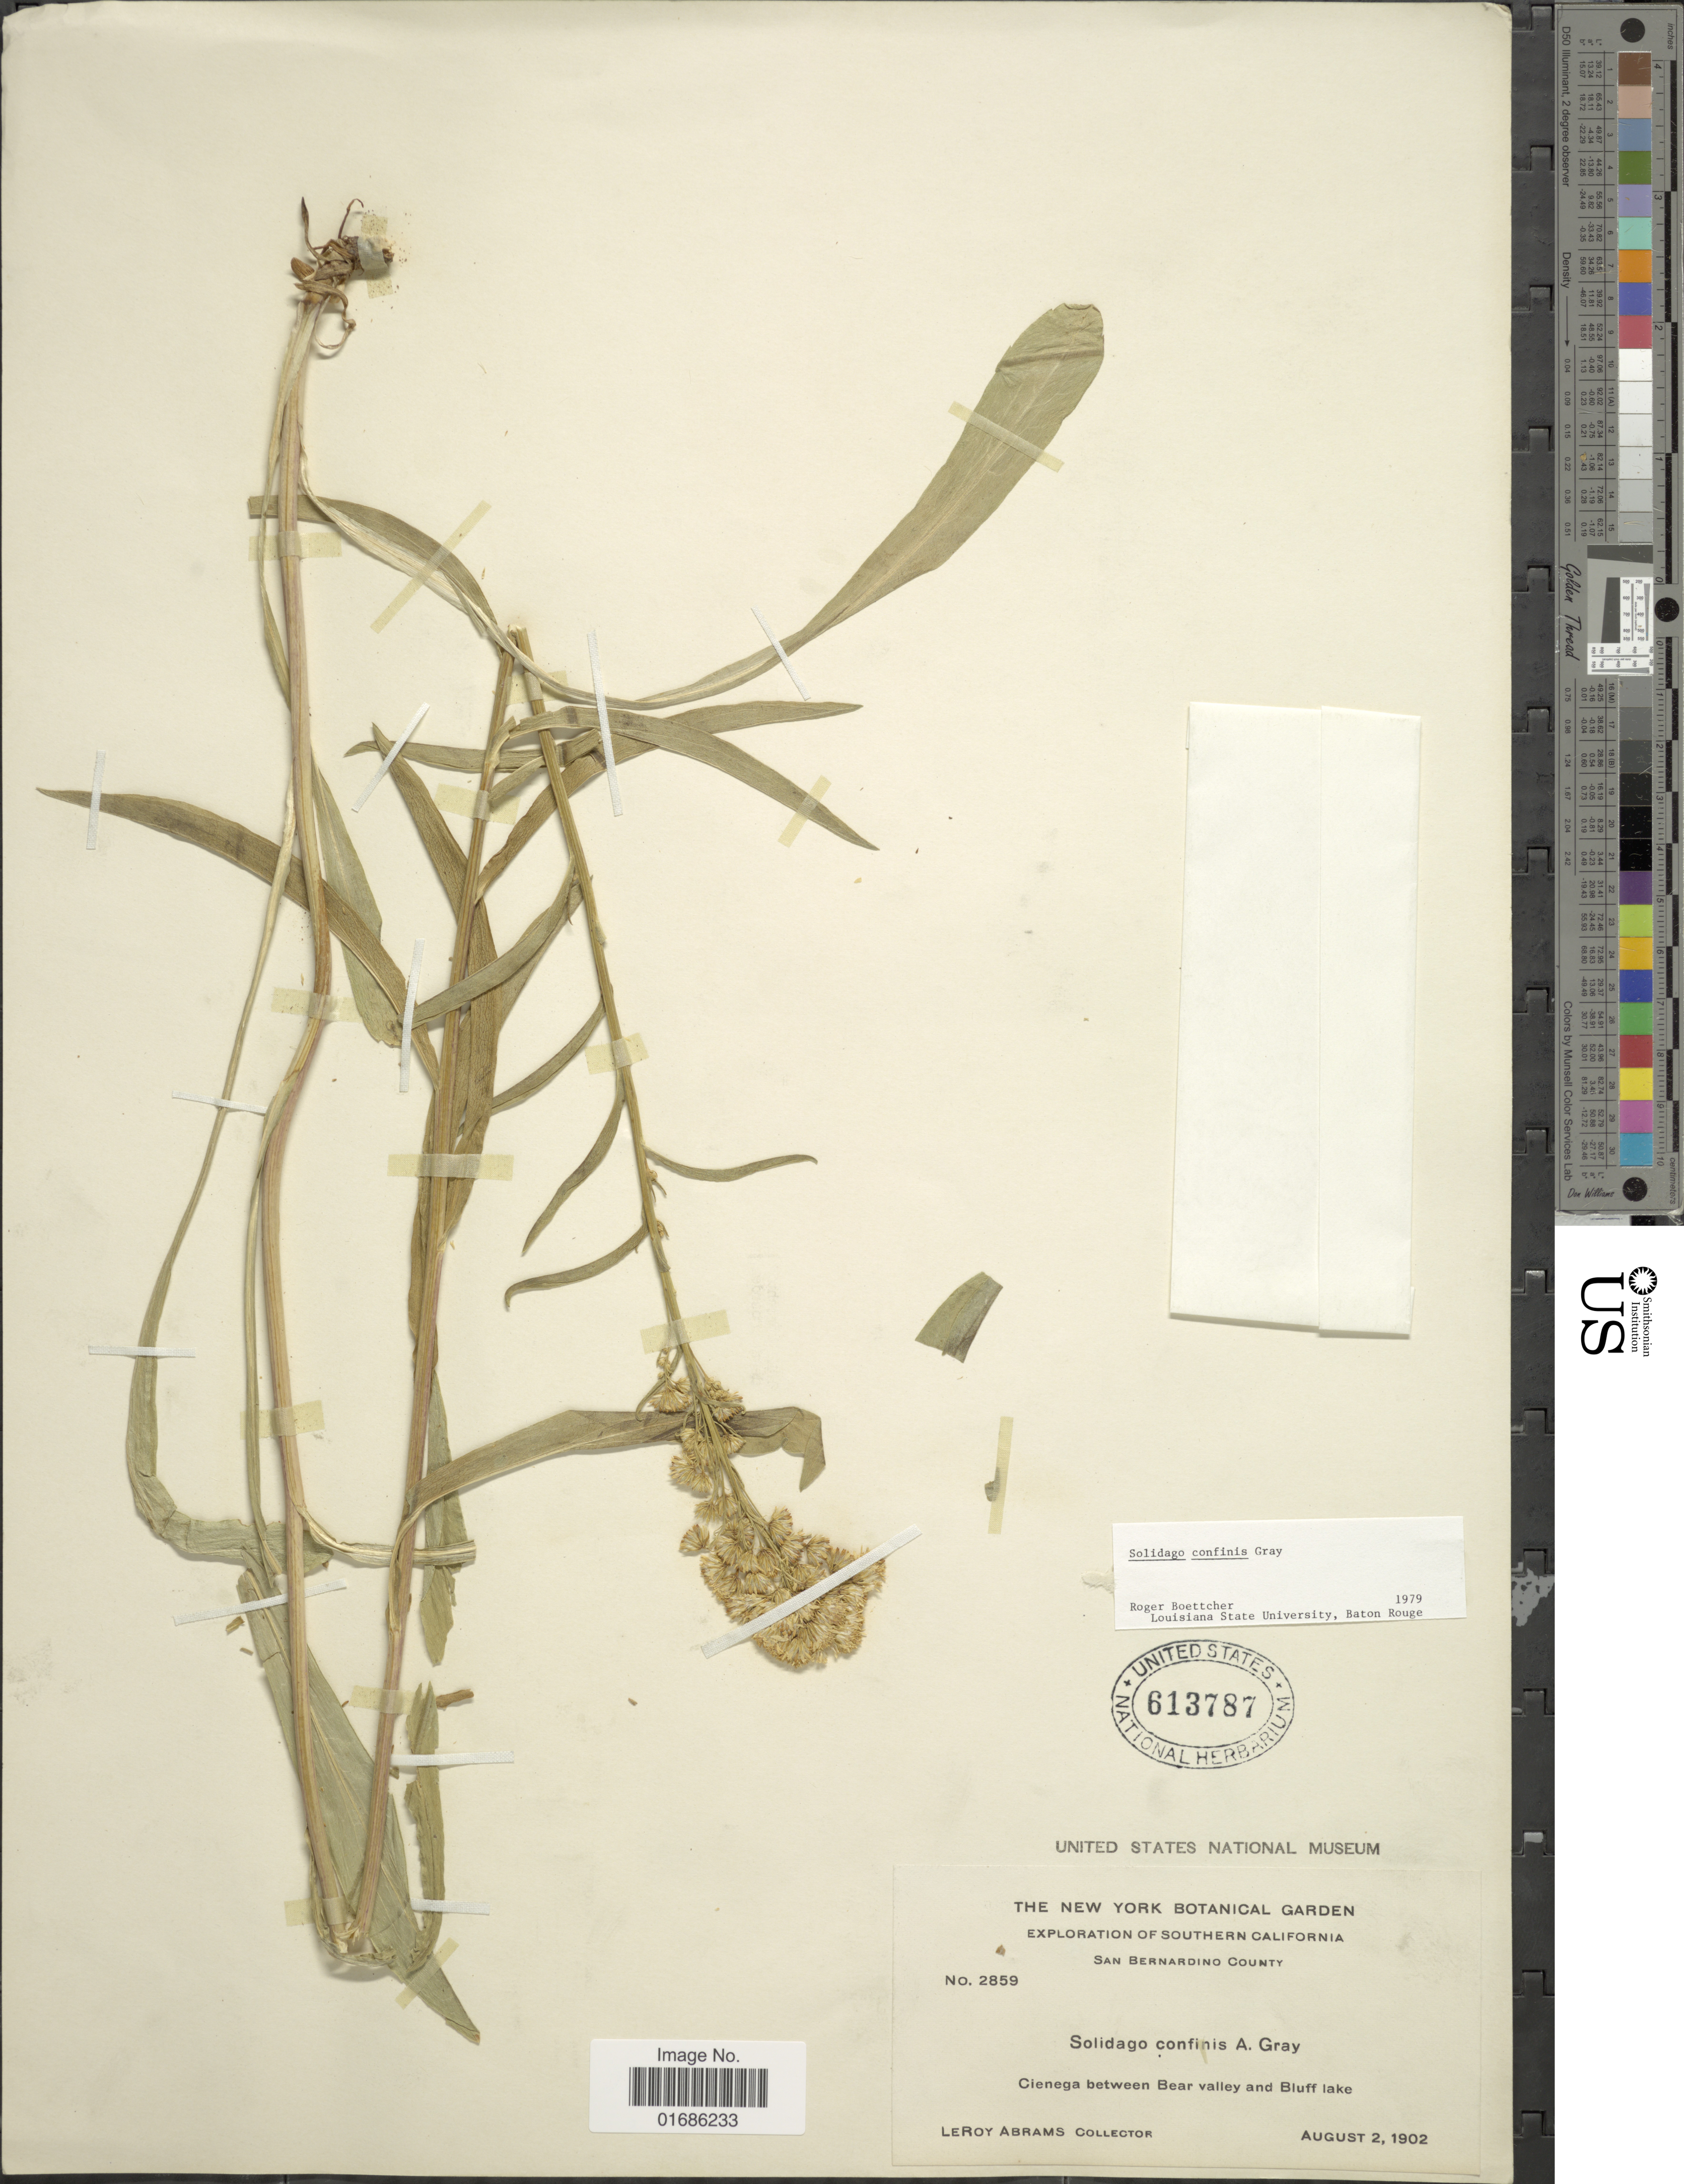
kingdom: Plantae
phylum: Tracheophyta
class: Magnoliopsida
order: Asterales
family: Asteraceae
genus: Solidago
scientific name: Solidago confinis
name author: A. Gray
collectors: L. Abrams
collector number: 2859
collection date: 1902-09-03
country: United States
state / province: California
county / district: San Bernardino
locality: Southern California, San Bernardino County, Cienega between Bear valley and Bluff Lake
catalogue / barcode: US 613787